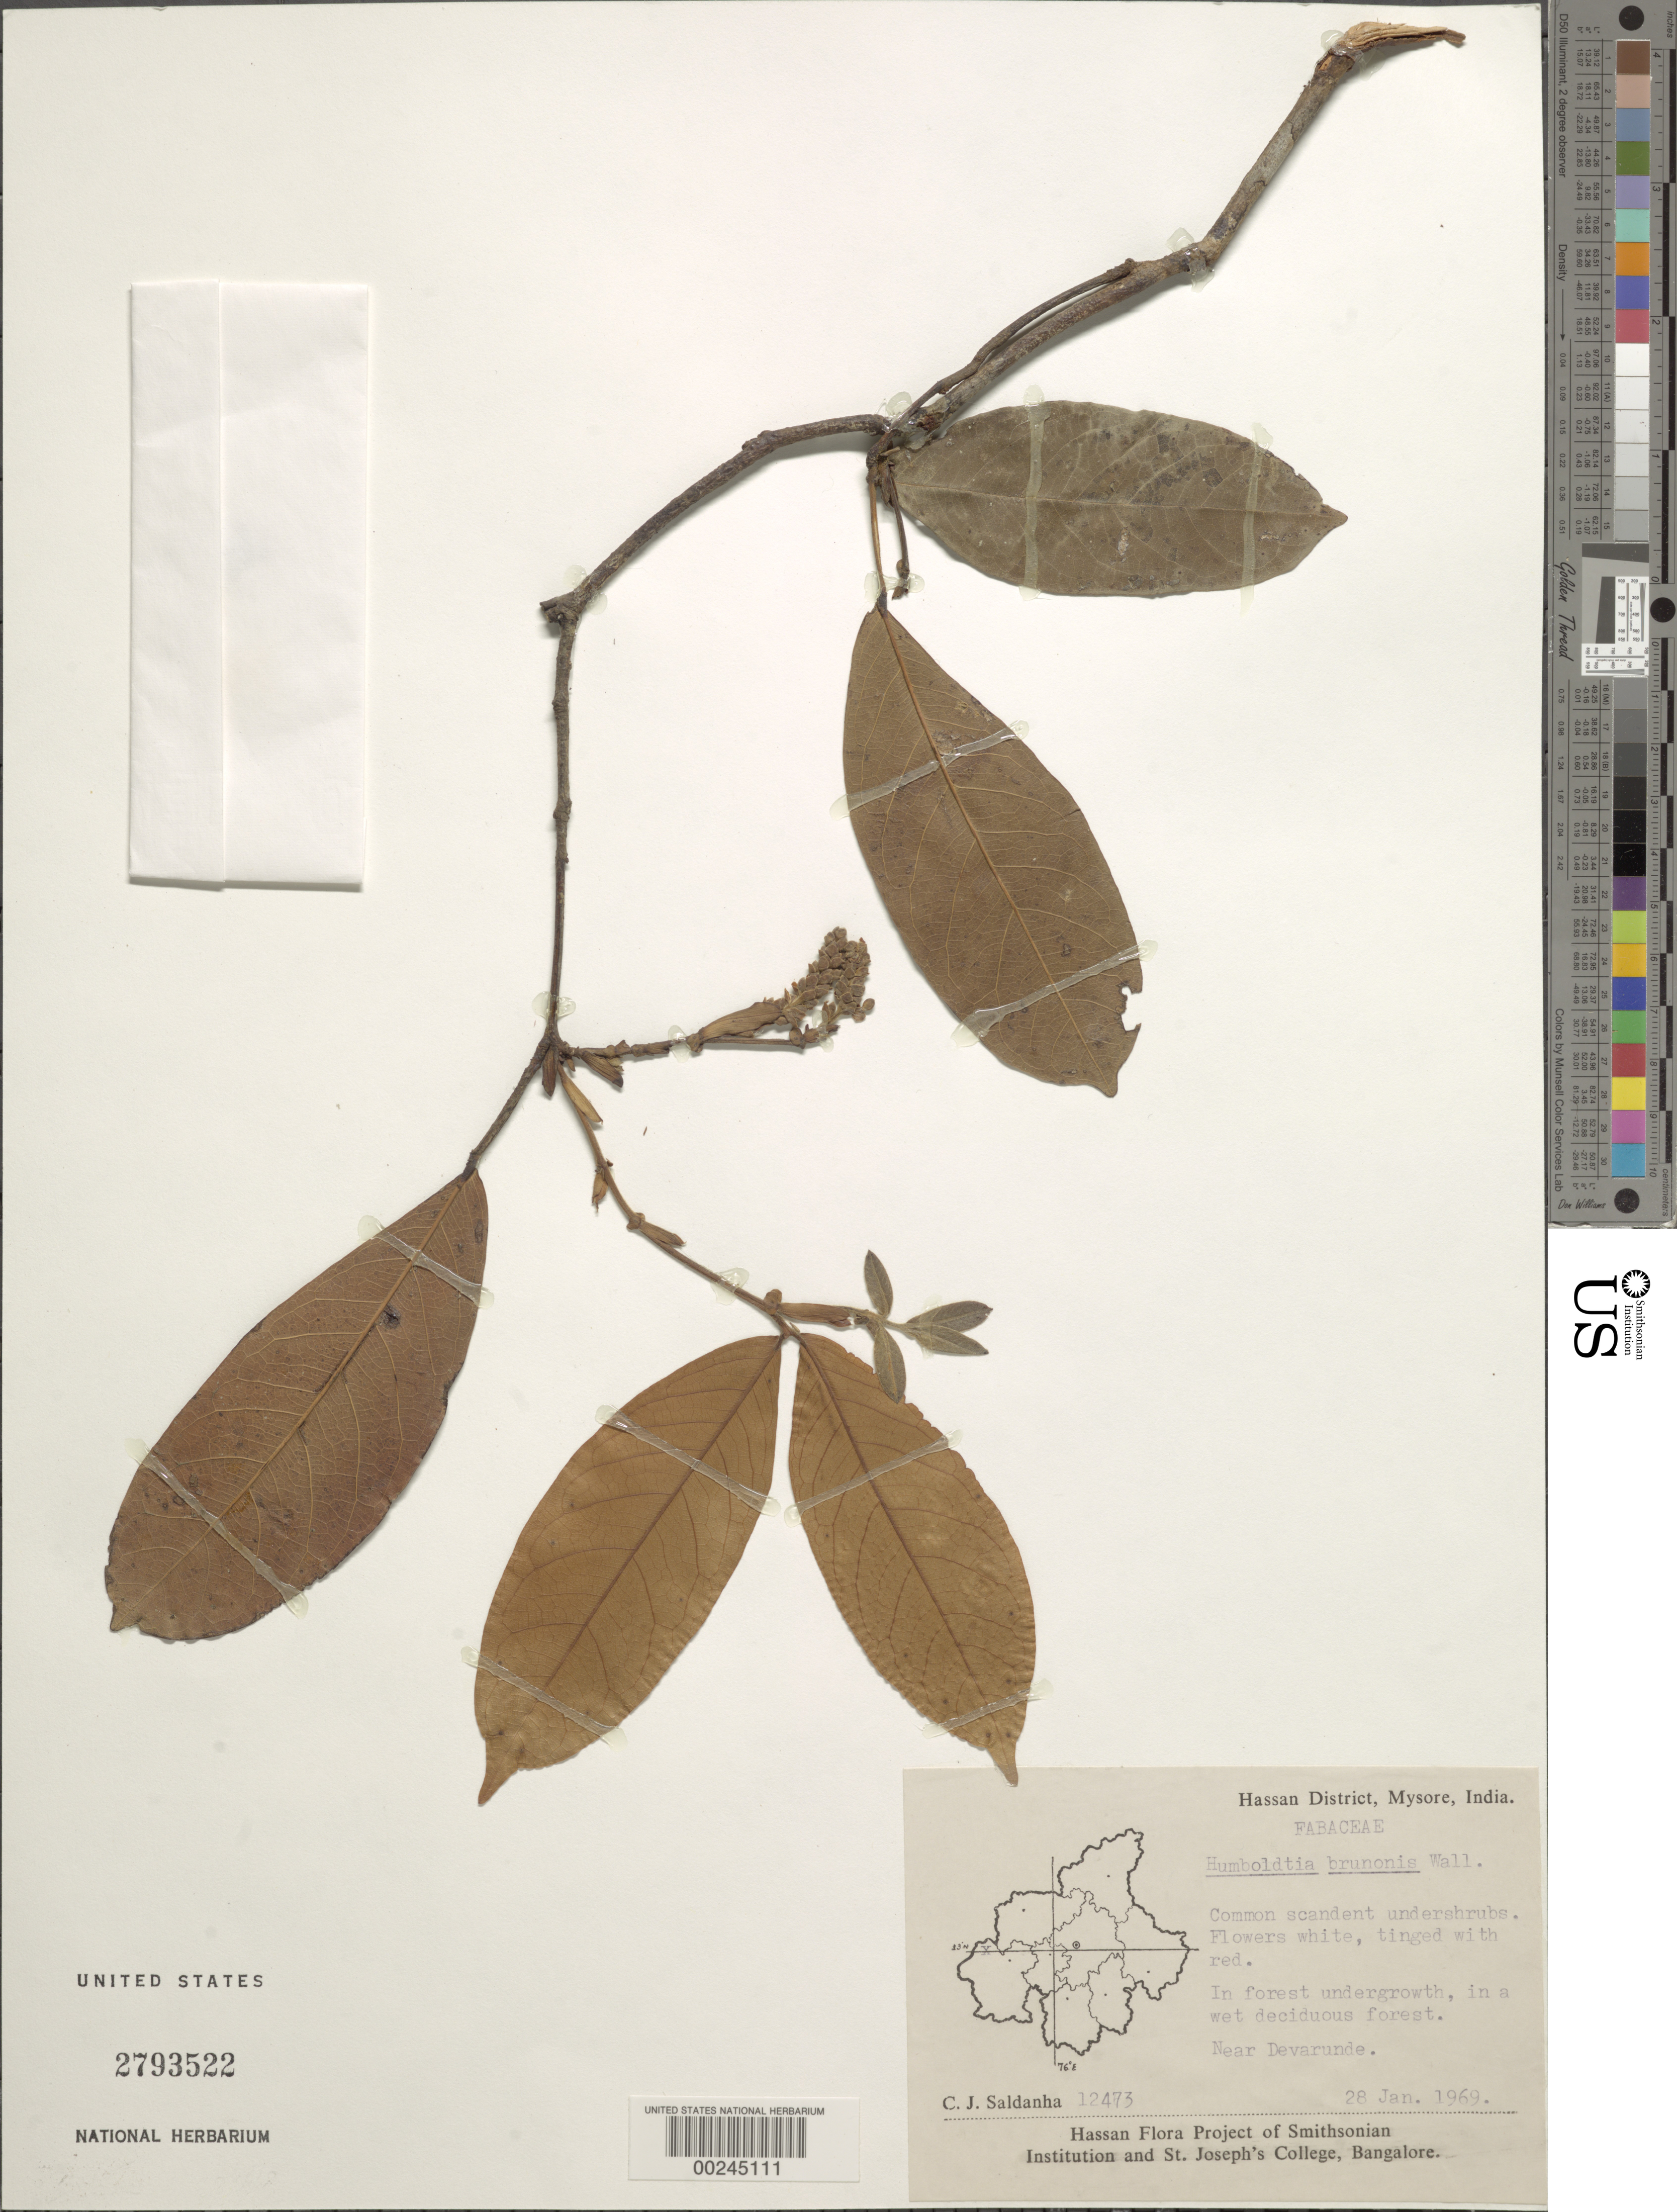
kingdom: Plantae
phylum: Tracheophyta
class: Magnoliopsida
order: Fabales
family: Fabaceae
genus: Humboldtia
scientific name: Humboldtia brunonis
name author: Wall.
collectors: C. J. Saldanha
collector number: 12473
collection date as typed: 28 Jan 1969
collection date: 1969-01-28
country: India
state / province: Karnataka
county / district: Hassan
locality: Near devarunde, mysore state [mysore state = karnataka.]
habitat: In forest undergrowth, in a wet deciduous forest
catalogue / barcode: US 2793522